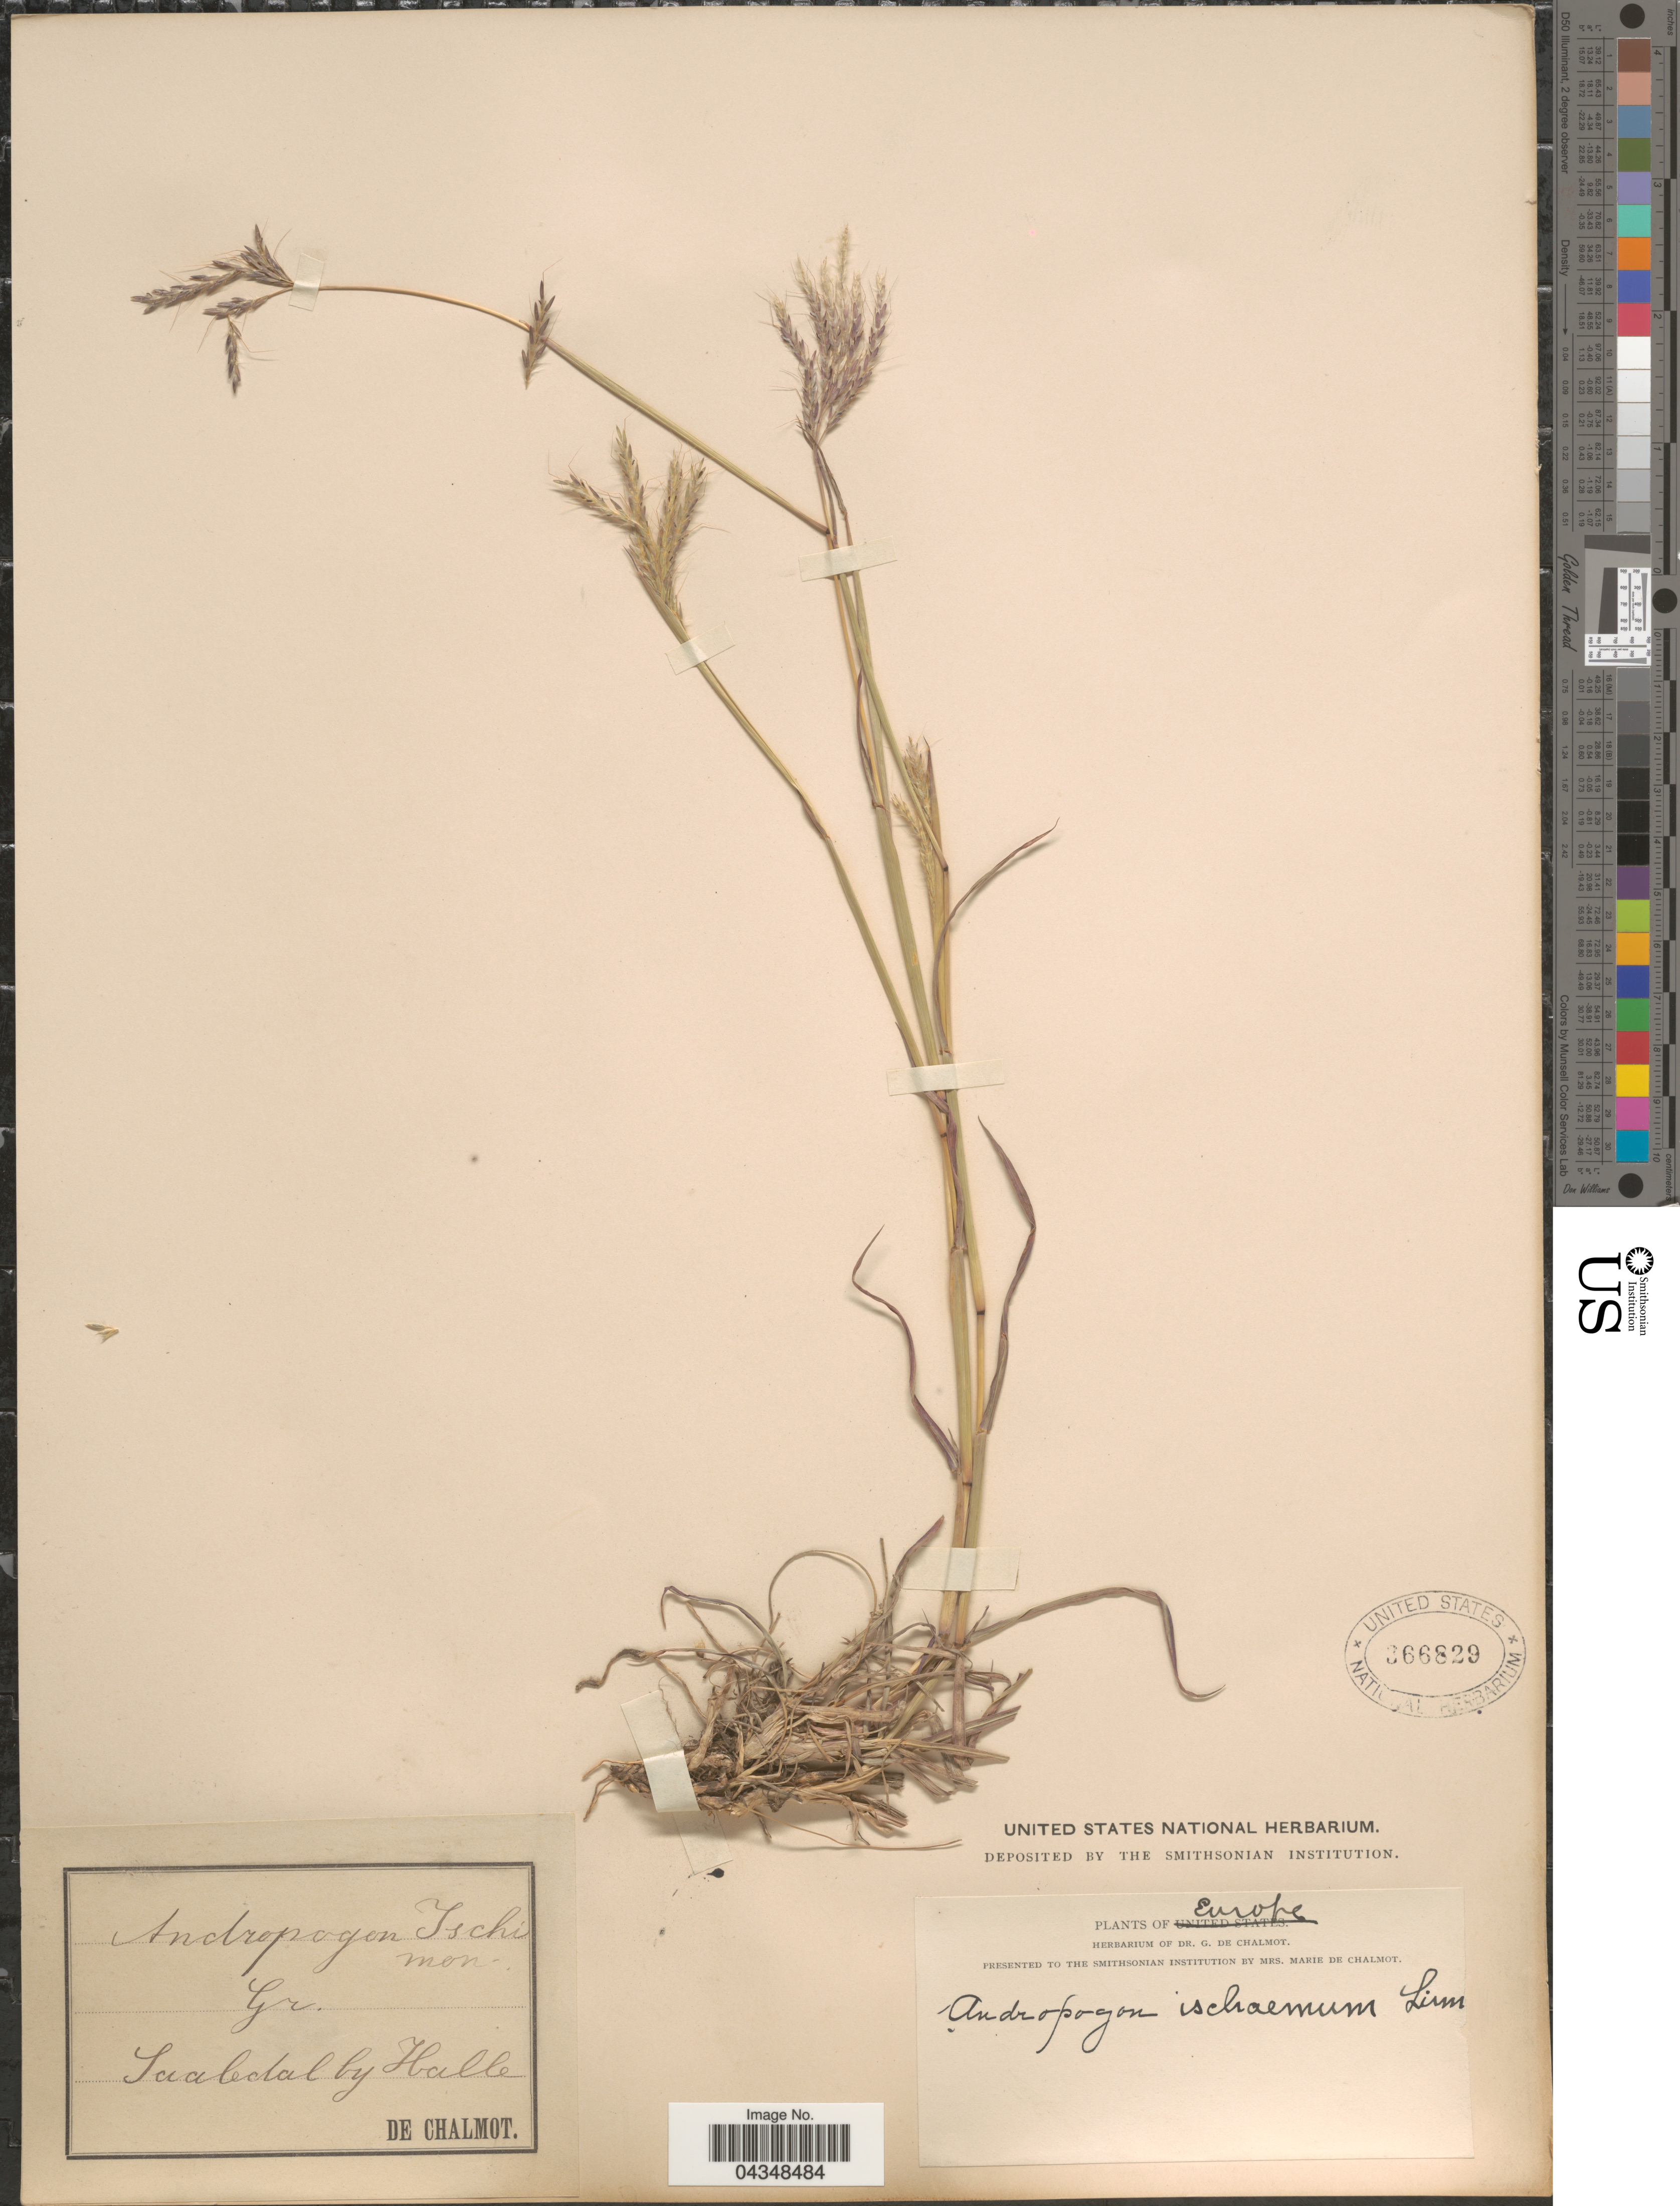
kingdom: Plantae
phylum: Tracheophyta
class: Liliopsida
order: Poales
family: Poaceae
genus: Bothriochloa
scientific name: Bothriochloa ischaemum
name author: (L.) Keng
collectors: De Chalmot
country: Germany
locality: Europe. Saabdal by Halle.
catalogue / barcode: US 366829